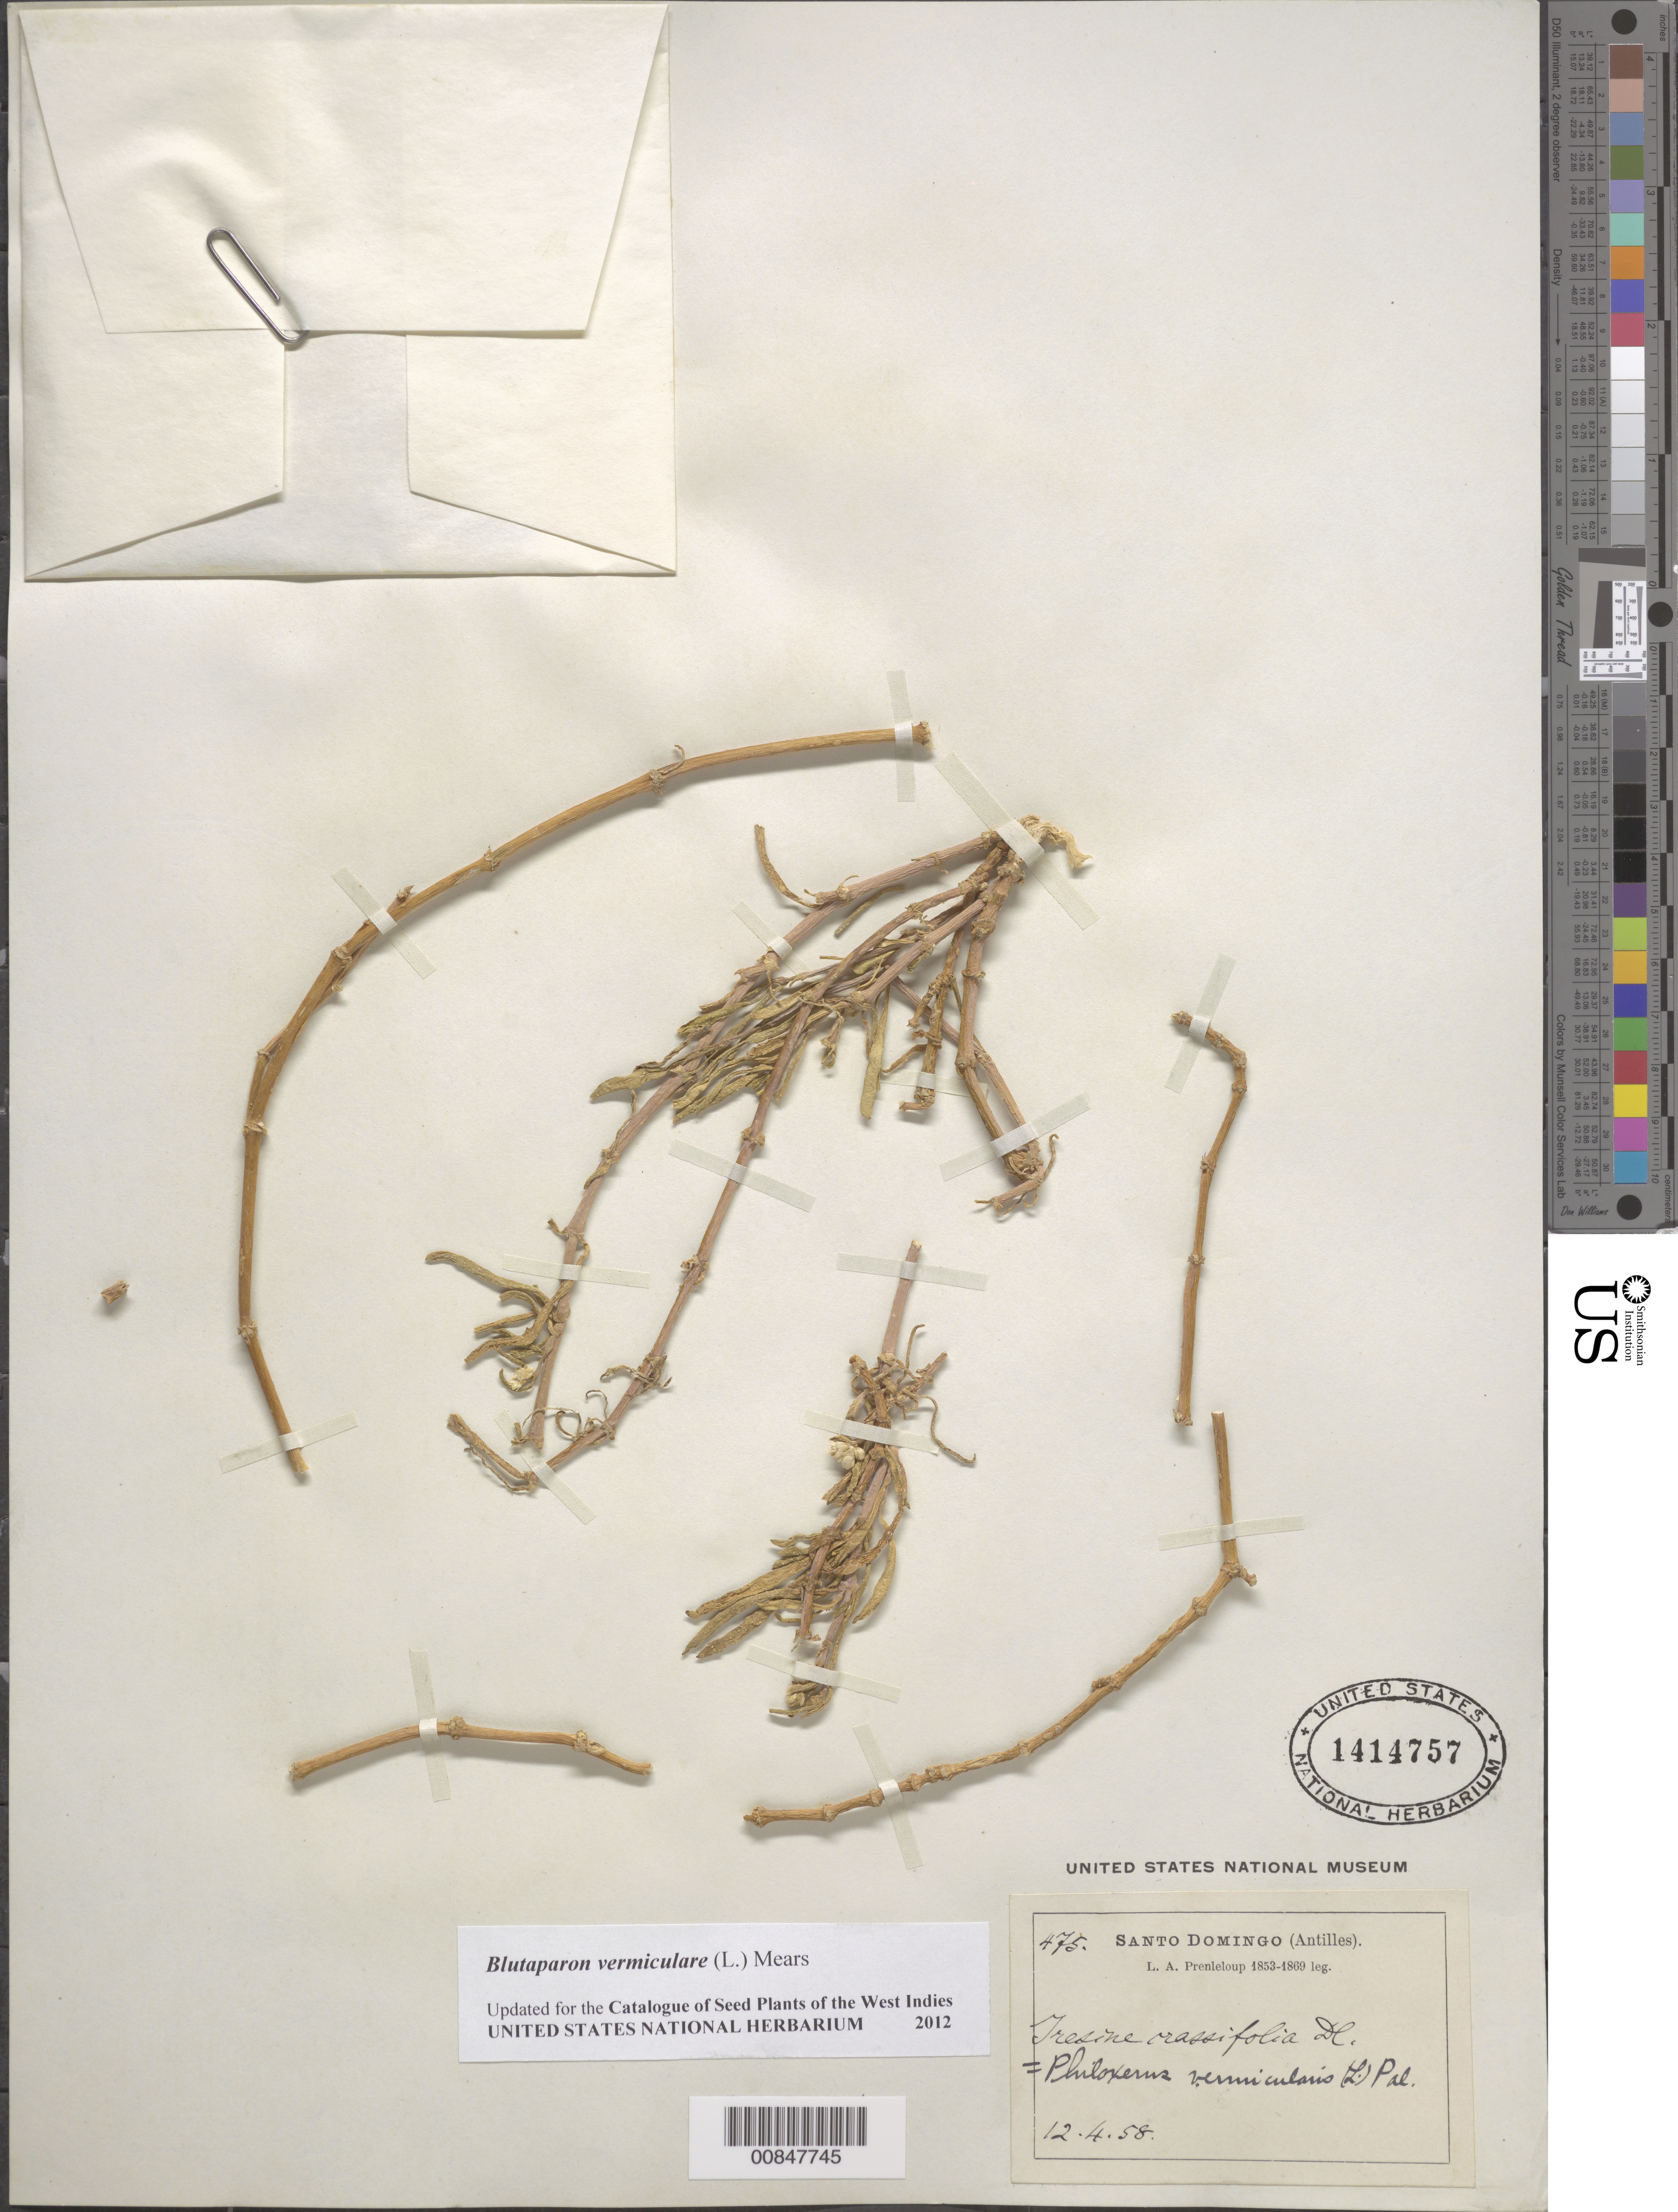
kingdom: Plantae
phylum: Tracheophyta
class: Magnoliopsida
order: Caryophyllales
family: Amaranthaceae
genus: Gomphrena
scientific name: Gomphrena vermicularis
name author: L.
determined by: Strong, Mark T., (BOT), Smithsonian Institution - National Museum of Natural History (UNITED STATES)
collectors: L. Prenleloup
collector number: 475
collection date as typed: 12 Apr 1858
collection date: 1858-04-12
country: Dominican Republic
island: Hispaniola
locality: Santo Domingo (Antilles).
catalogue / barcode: US 1414757